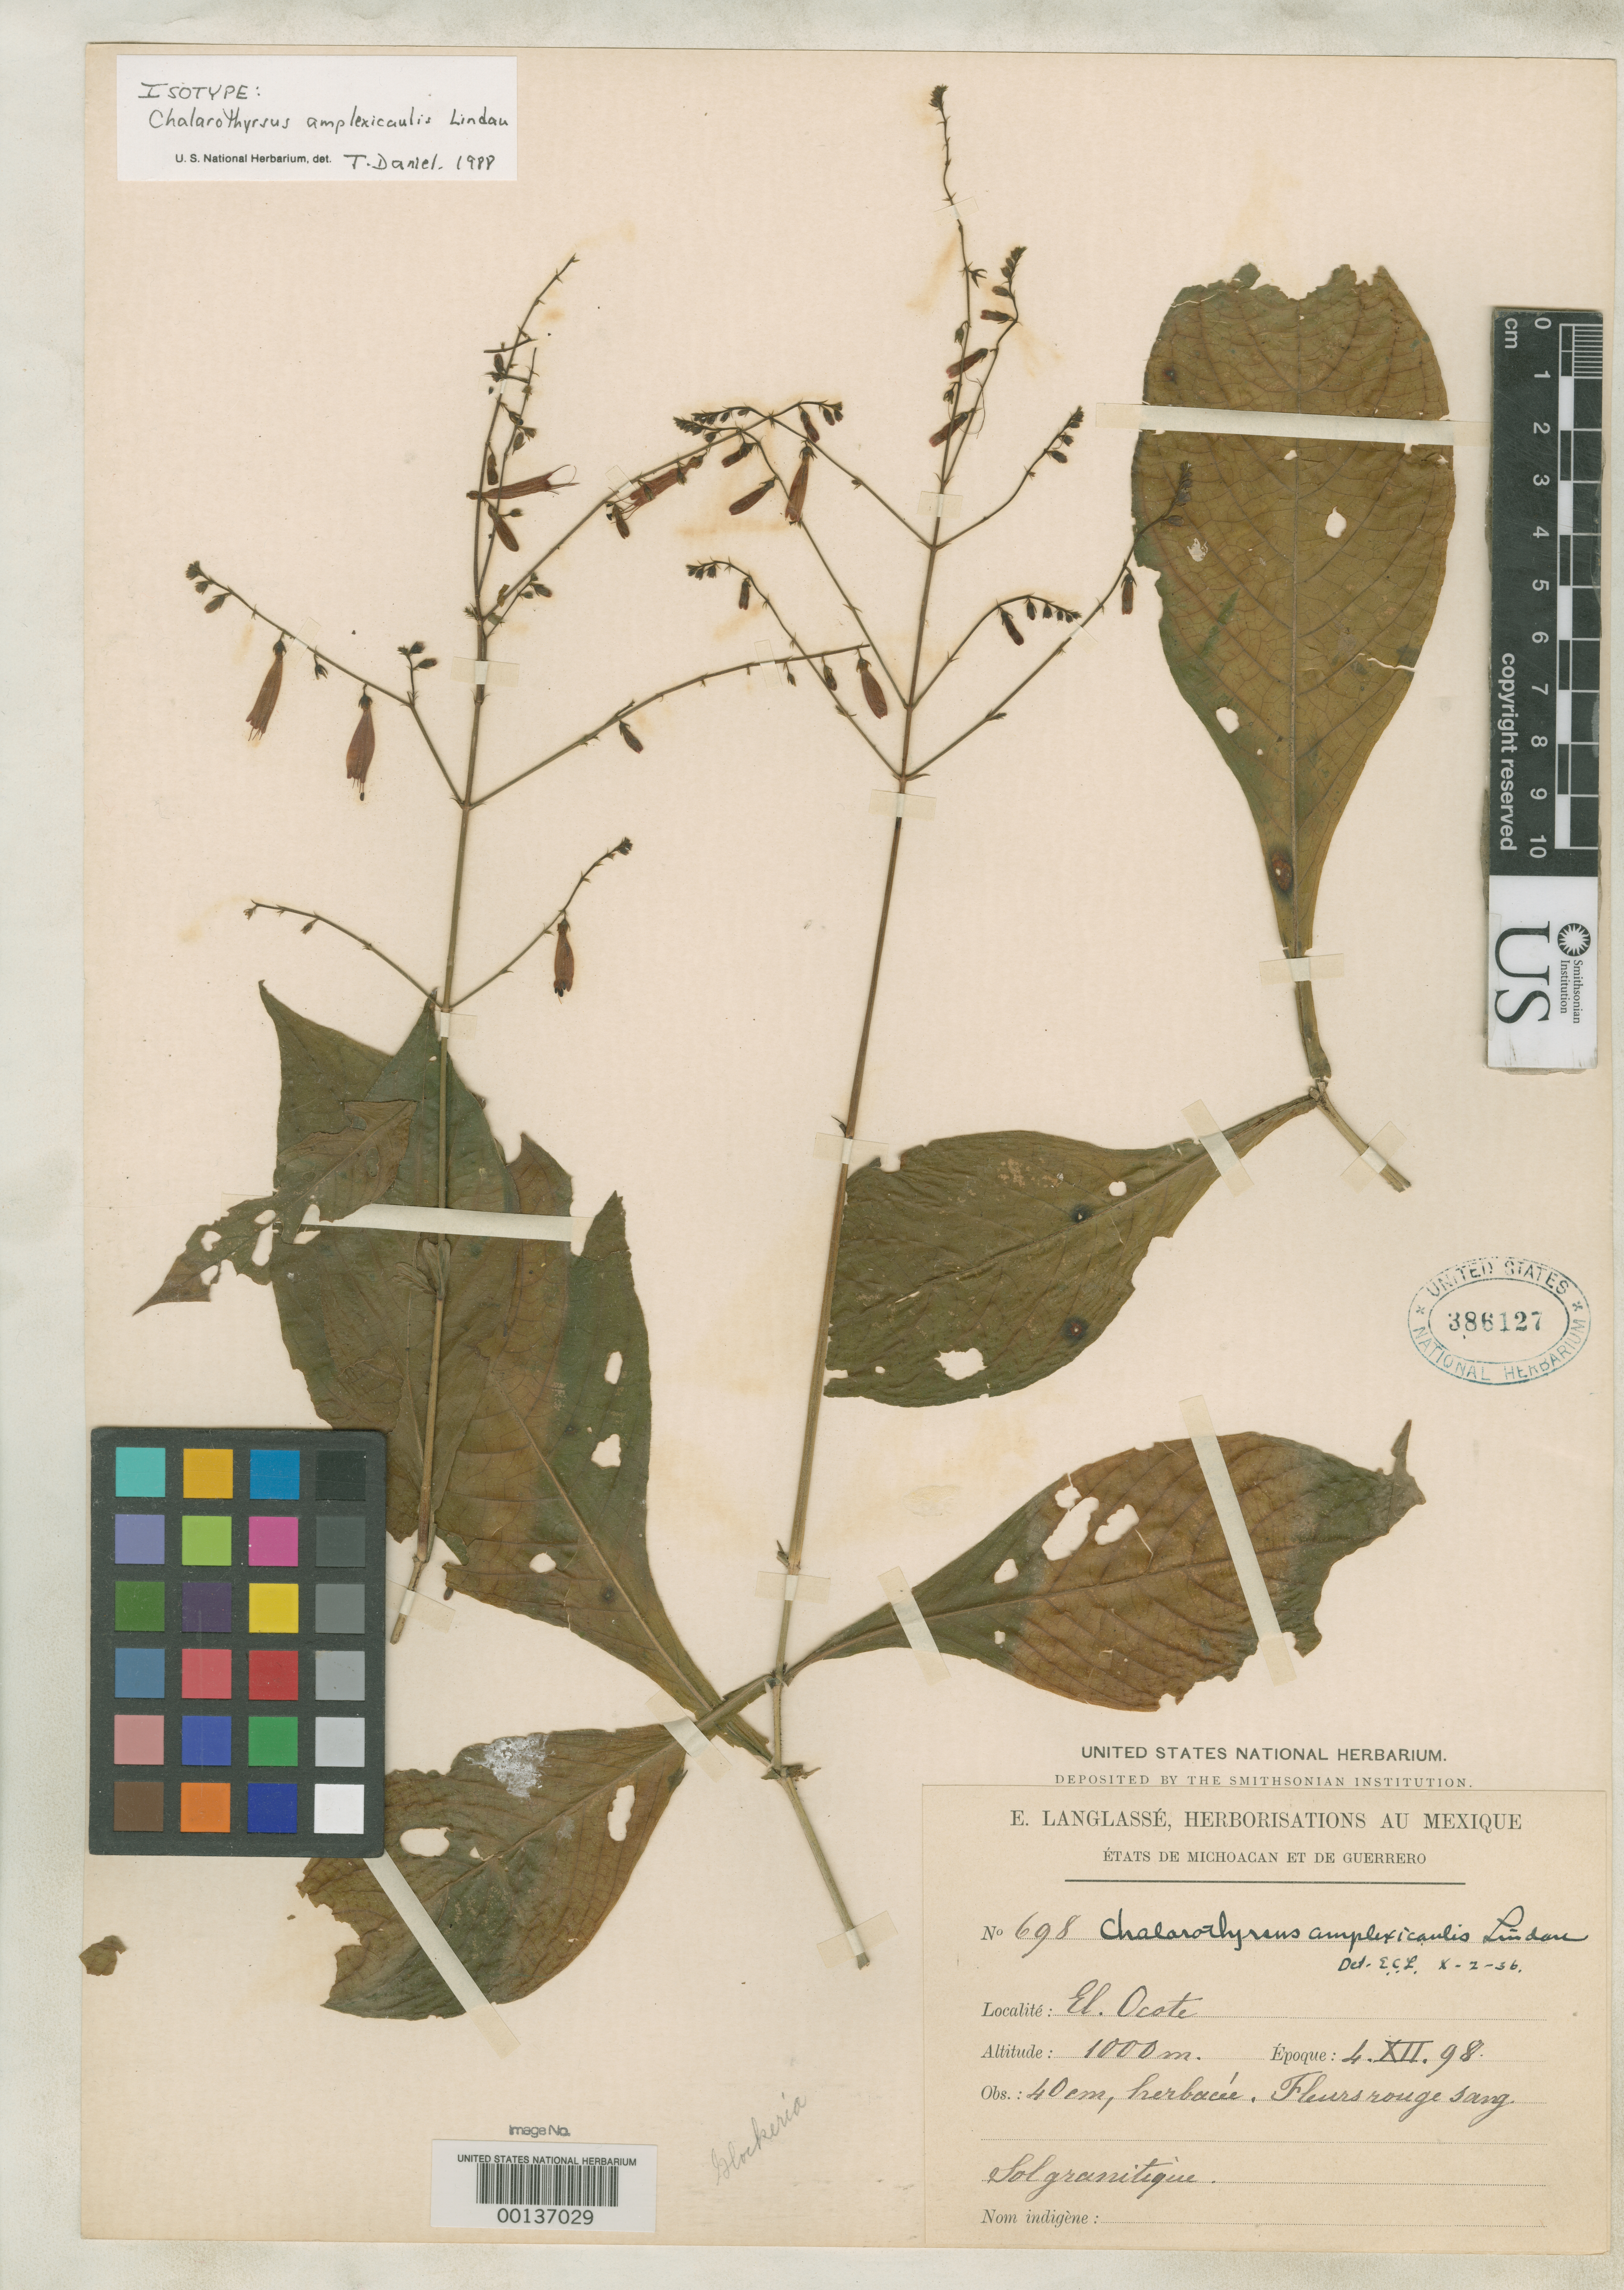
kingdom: Plantae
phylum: Tracheophyta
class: Magnoliopsida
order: Lamiales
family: Acanthaceae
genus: Chalarothyrsus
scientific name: Chalarothyrsus amplexicaulis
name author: Lindau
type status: Isotype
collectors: E. Langlassé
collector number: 698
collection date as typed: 04 Dec 1898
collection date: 1898-12-04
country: Mexico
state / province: Michoacán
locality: Michoacan et Guerrero prope El Ocote.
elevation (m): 1000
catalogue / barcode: US 386127